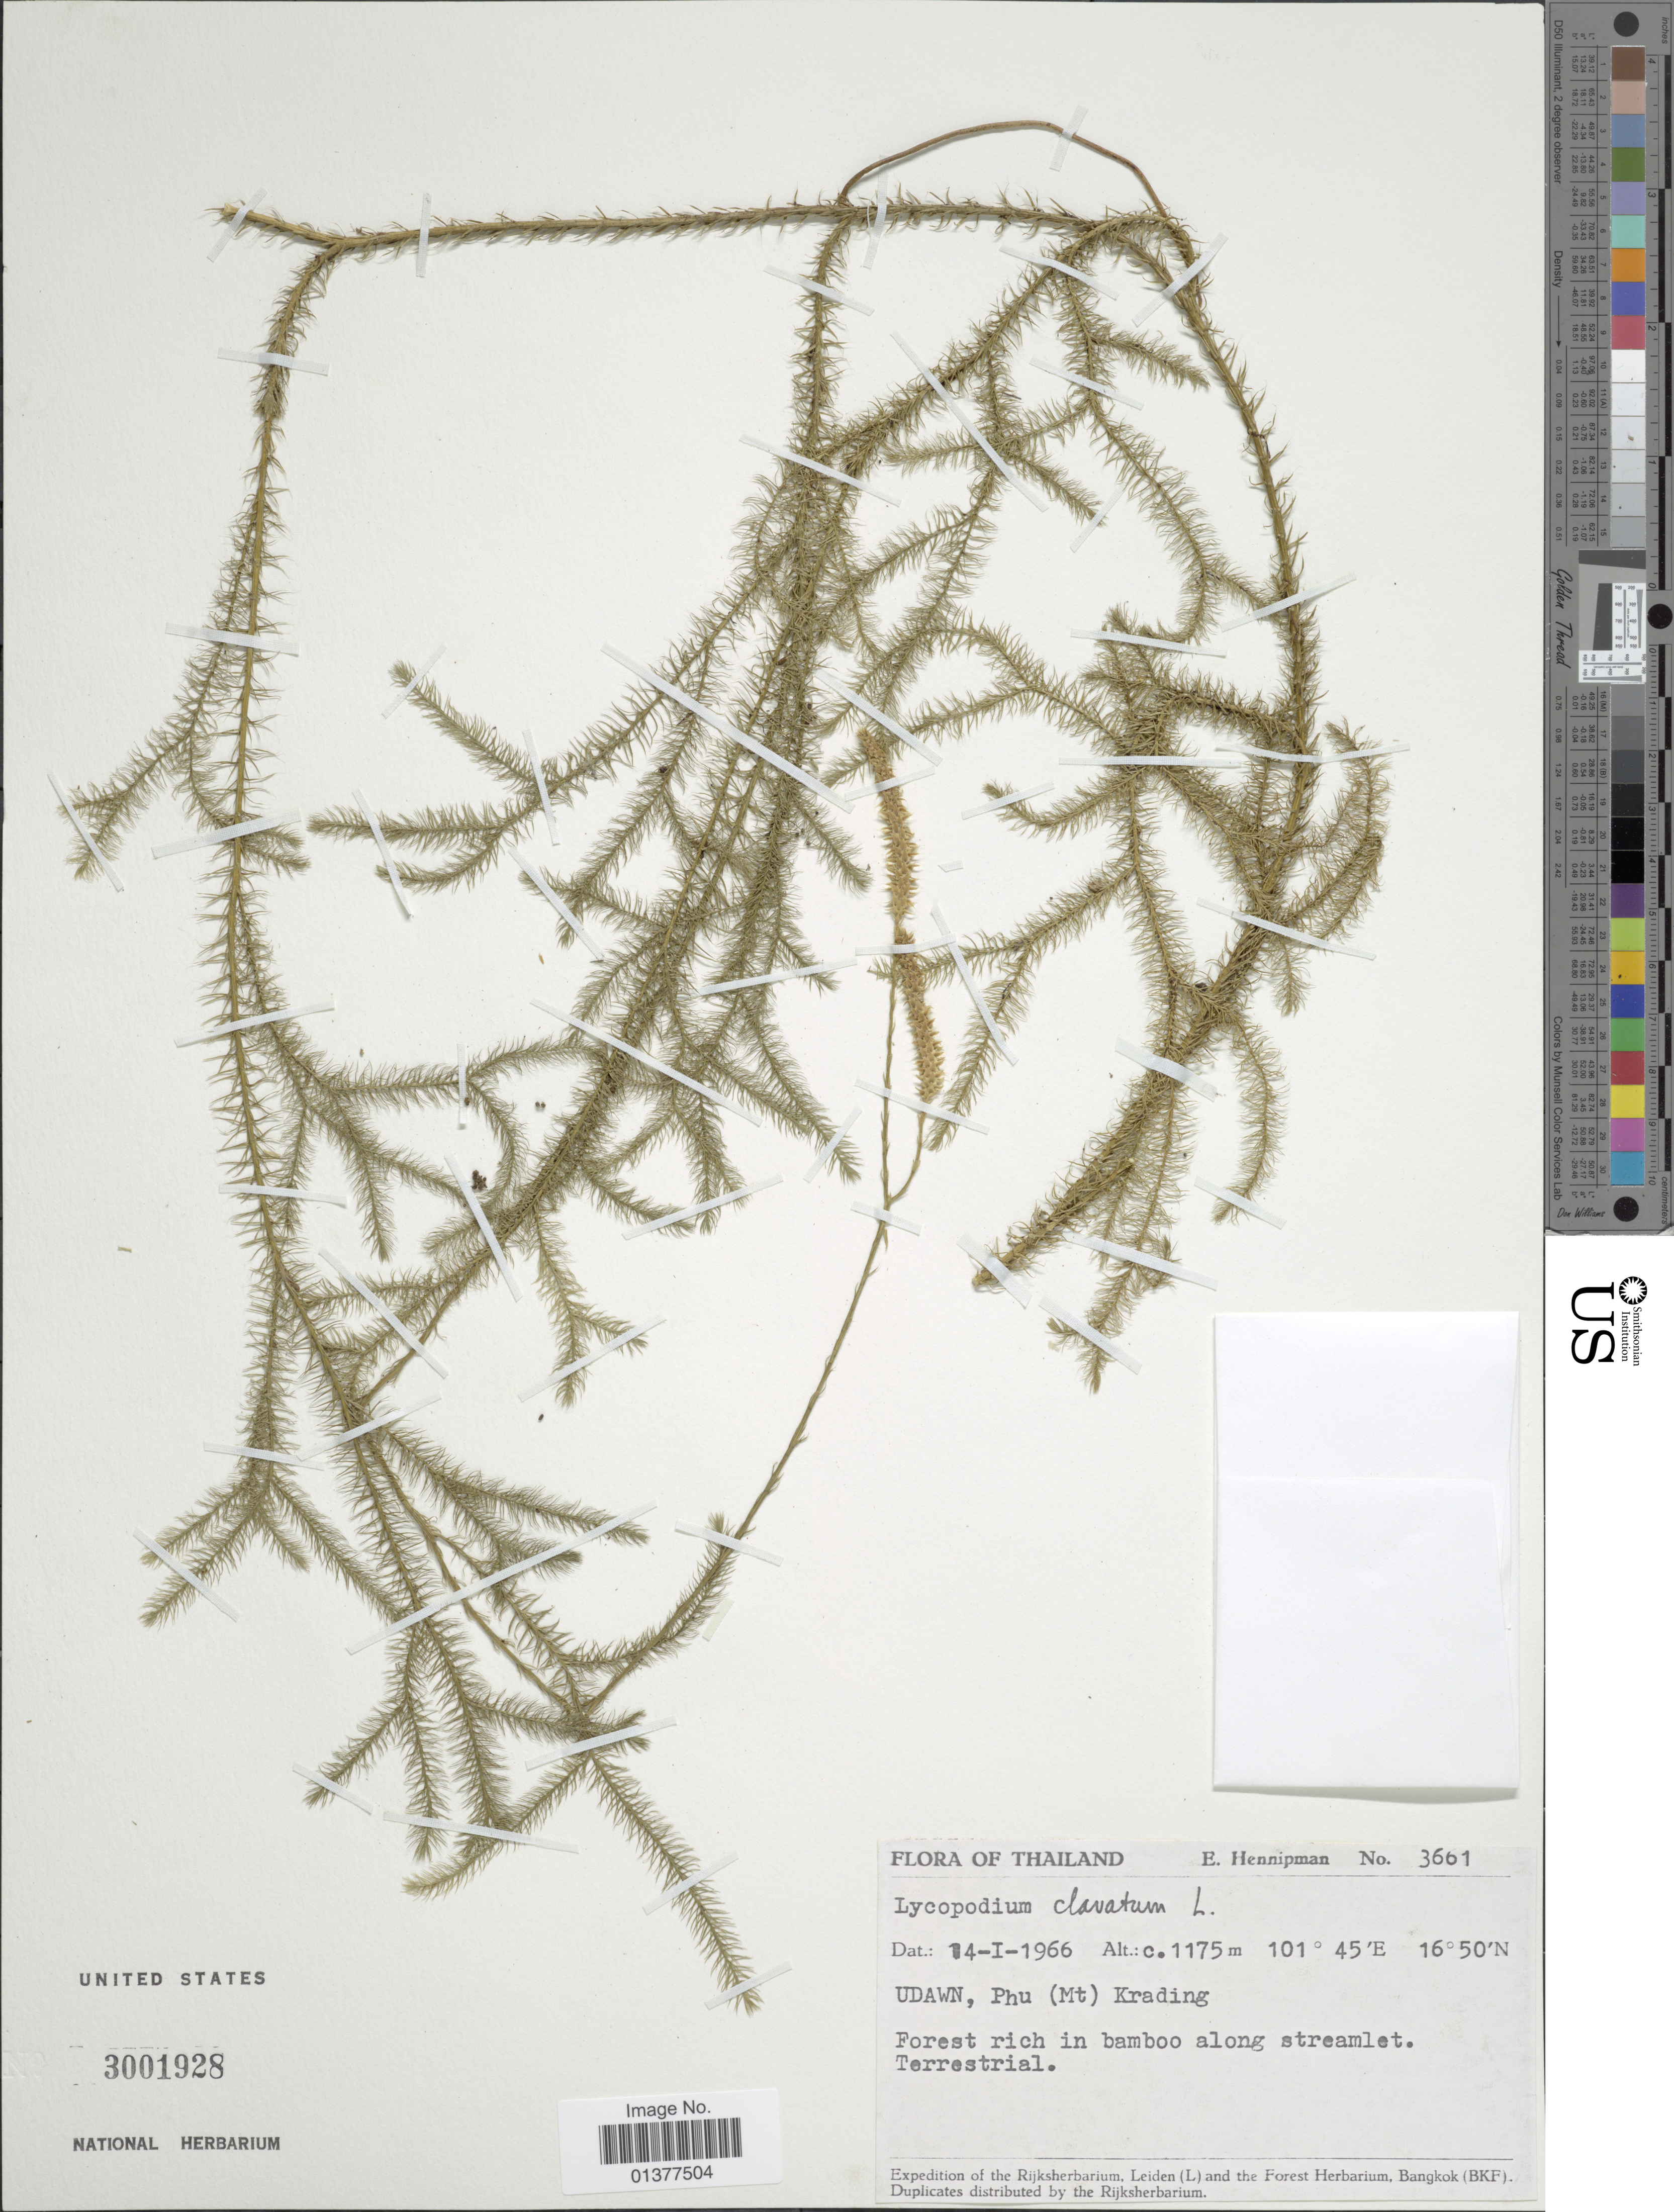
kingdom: Plantae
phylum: Tracheophyta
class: Lycopodiopsida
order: Lycopodiales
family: Lycopodiaceae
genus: Lycopodium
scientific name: Lycopodium clavatum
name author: L.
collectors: E. Hennipman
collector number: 3661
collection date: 1966-01-14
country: Thailand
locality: Udawn, Phu (Mt)Krading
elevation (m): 1175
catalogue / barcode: US 3001928